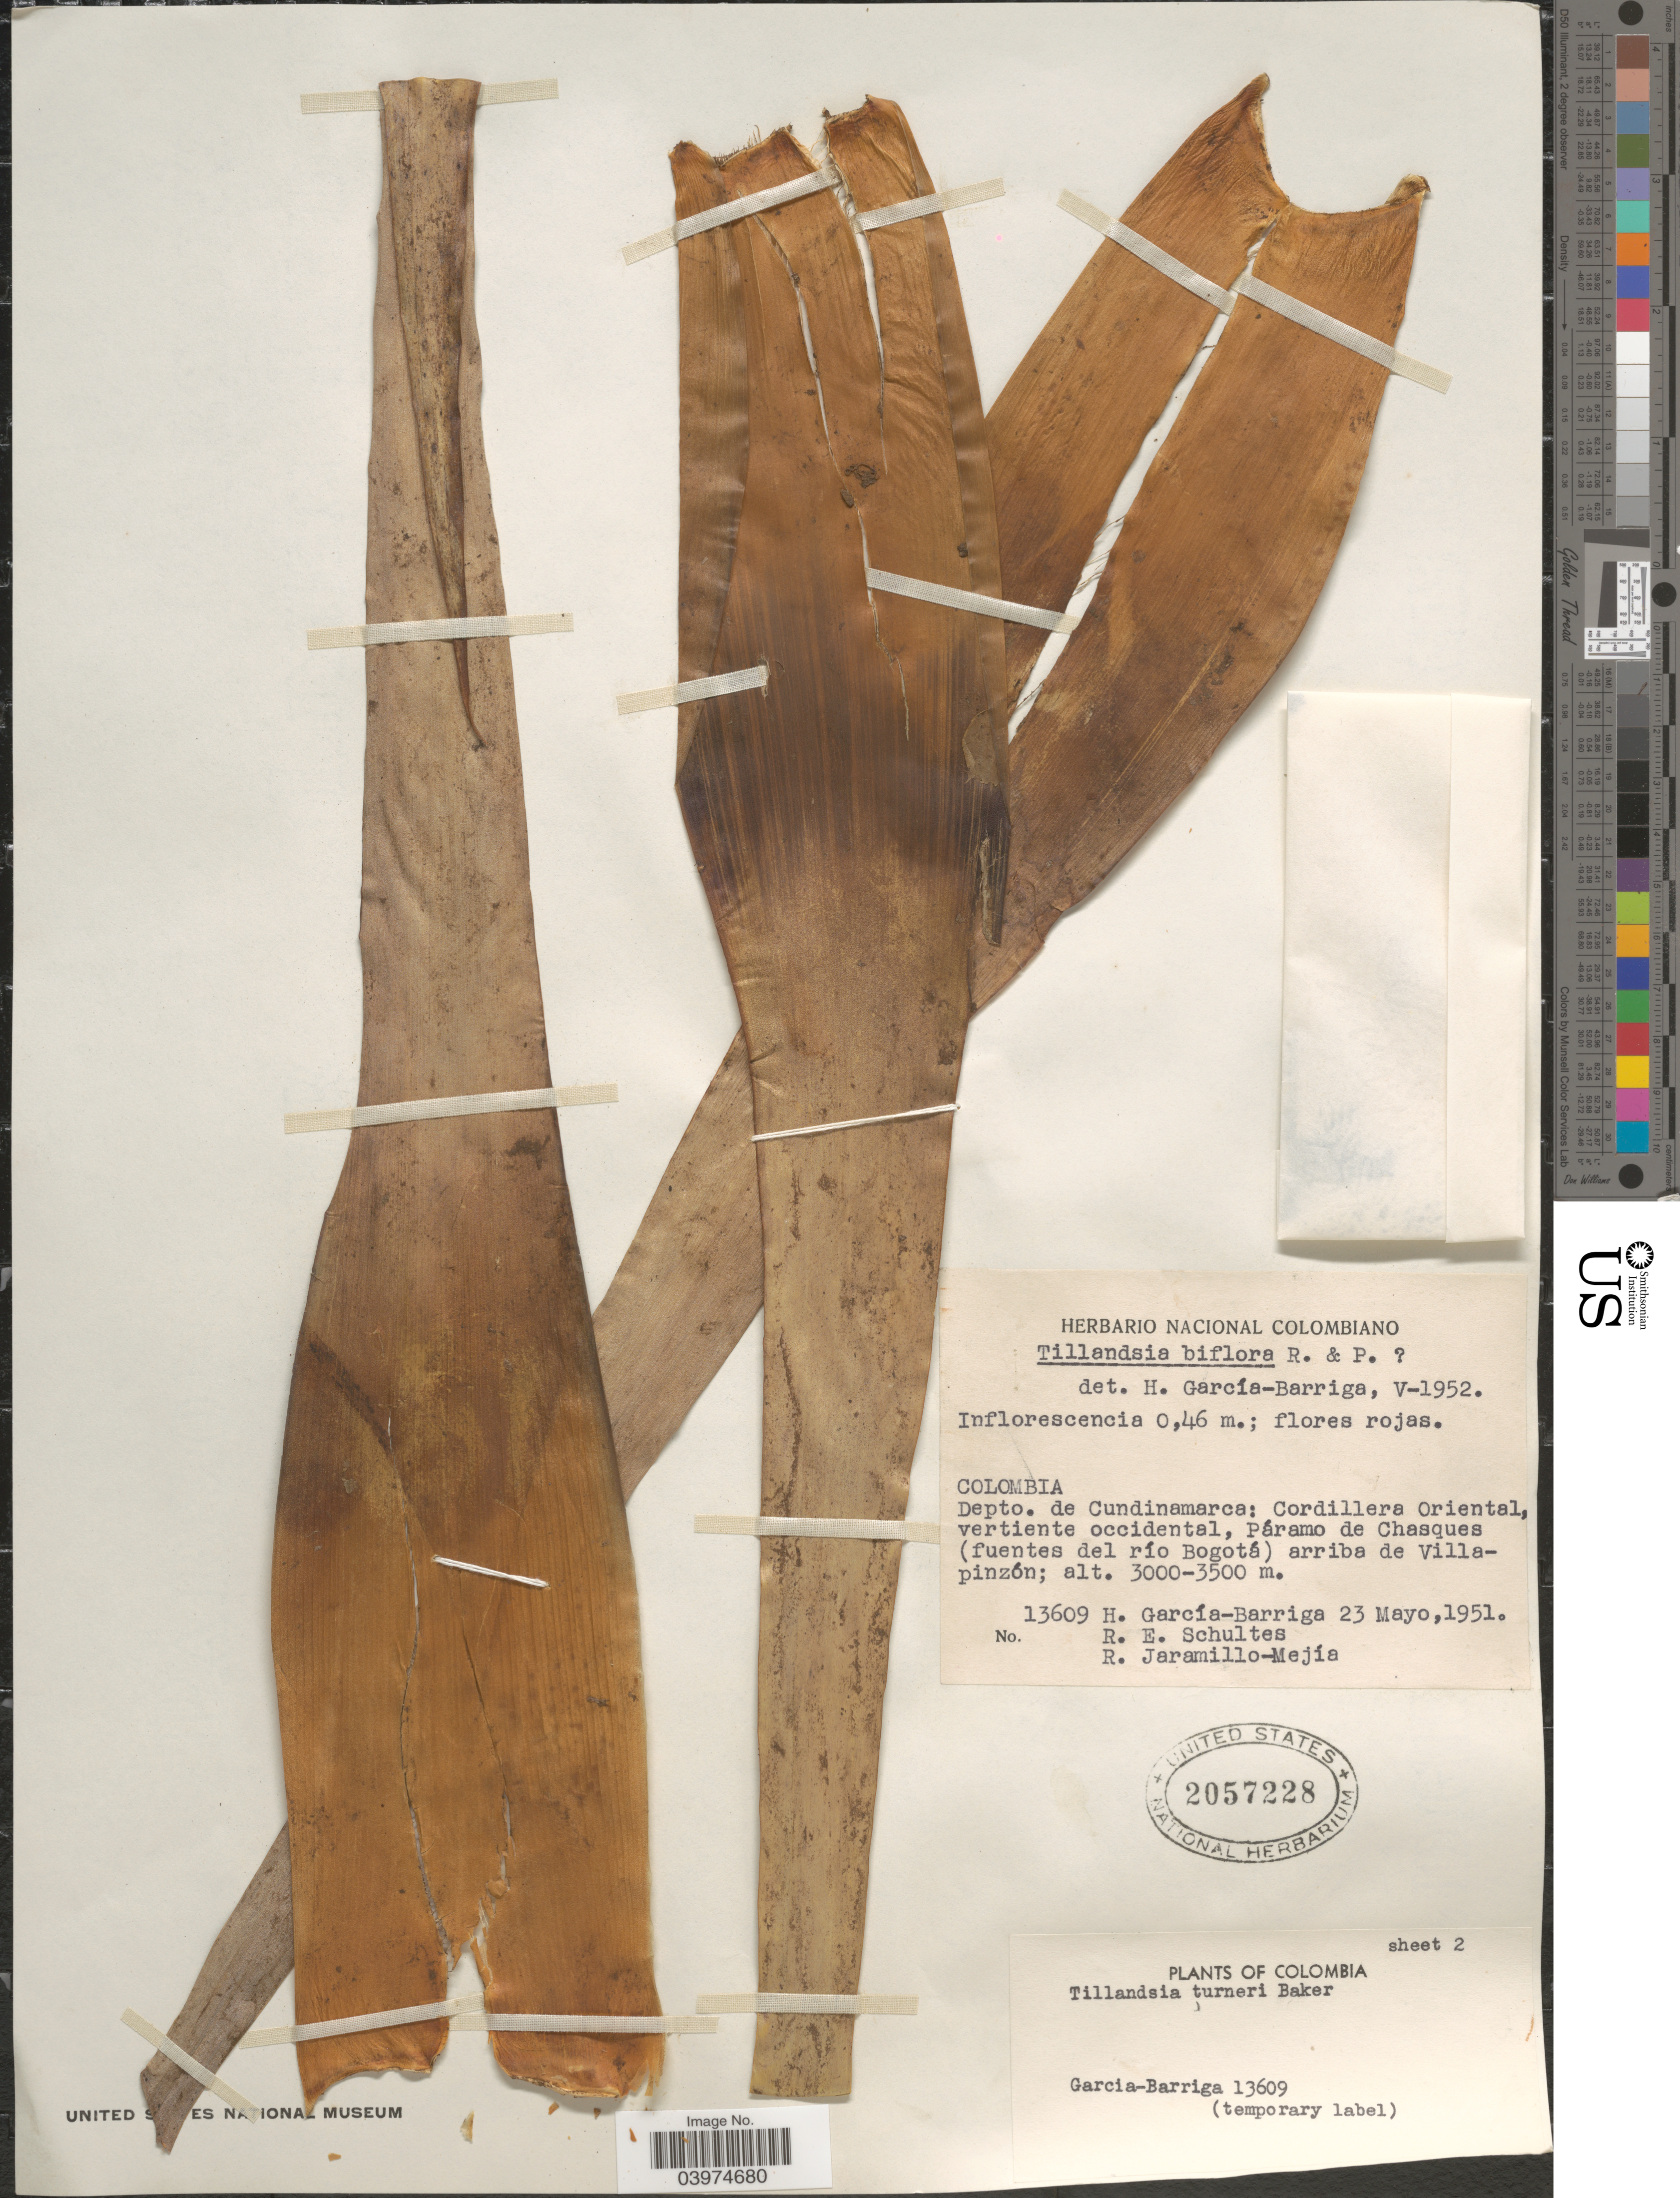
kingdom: Plantae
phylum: Tracheophyta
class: Liliopsida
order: Poales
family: Bromeliaceae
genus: Tillandsia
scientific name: Tillandsia turneri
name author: Baker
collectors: H. García Barriga, R. E. Schultes & R. Jaramillo M.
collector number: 13609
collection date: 1951-05-23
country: Colombia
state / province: Cundinamarca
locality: Depto. de Cundinamarca: Cordillera Oriental, vertiente occidental, Páramo de Chasques (fuentes del río Bogotá) arriba de Villapinzón.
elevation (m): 3000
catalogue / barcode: US 2057228